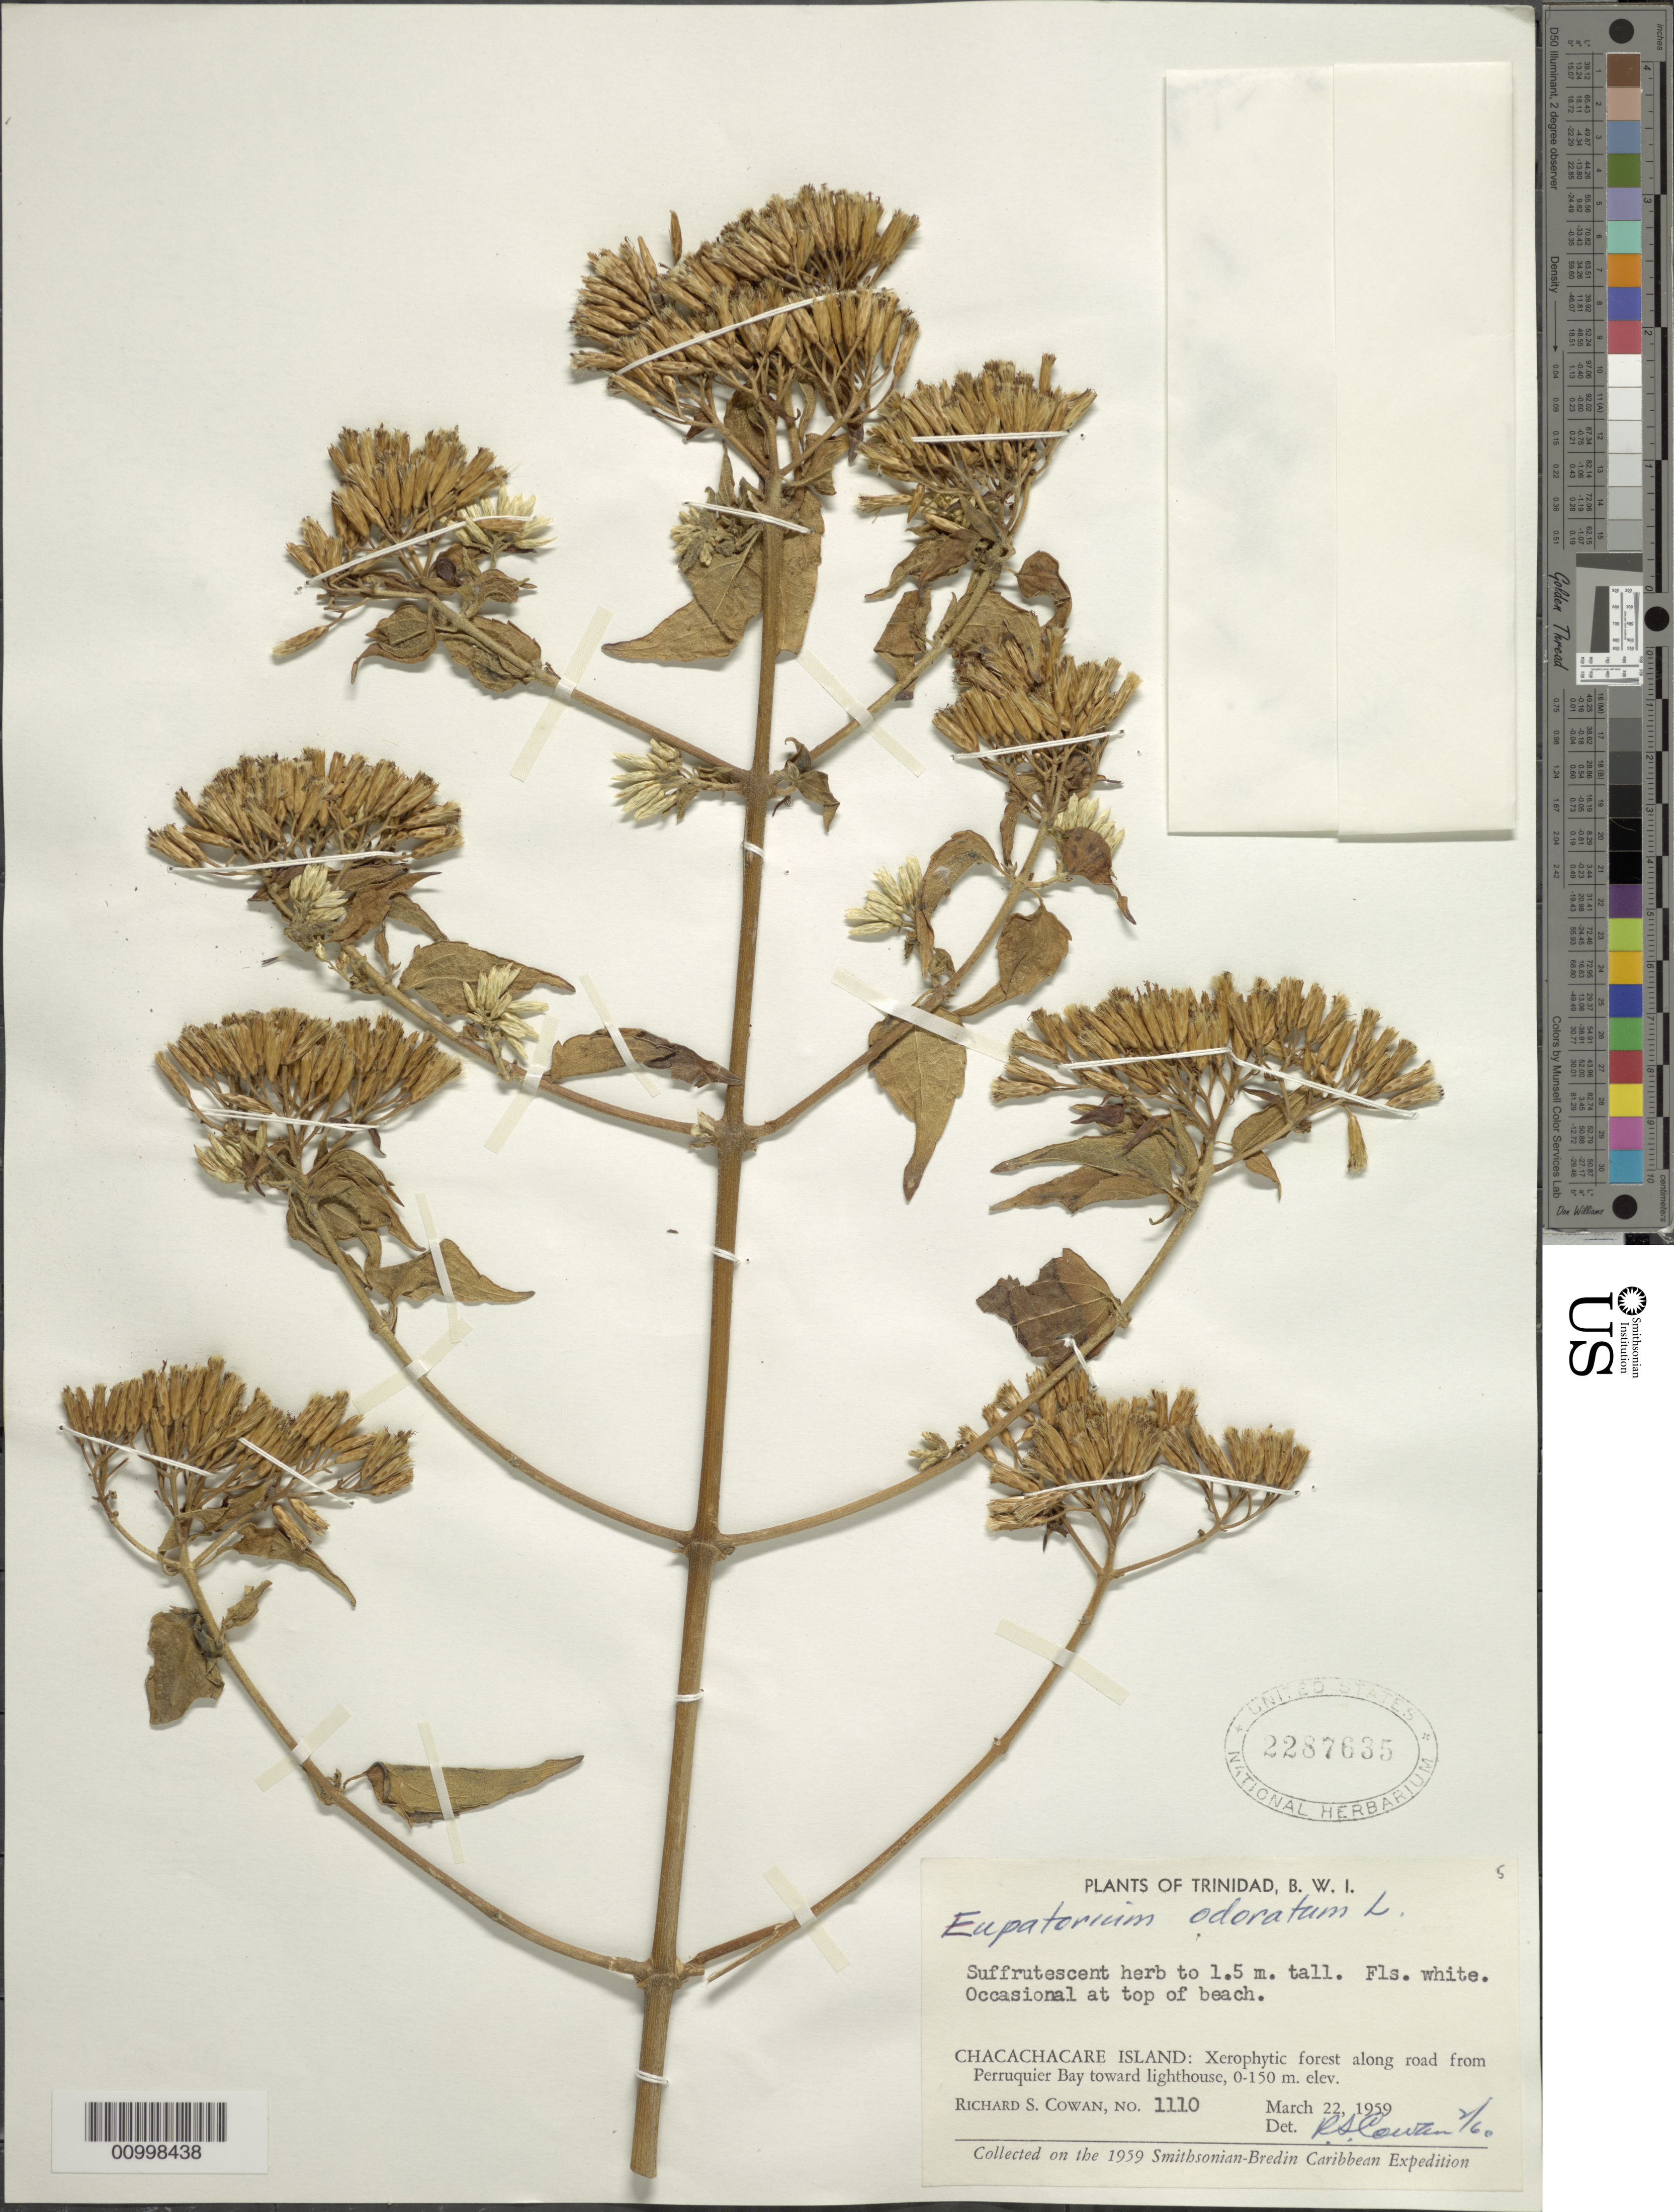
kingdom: Plantae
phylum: Tracheophyta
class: Magnoliopsida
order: Asterales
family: Asteraceae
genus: Chromolaena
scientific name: Chromolaena odorata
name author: (L.) R.M. King & H. Rob.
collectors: R. S. Cowan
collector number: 1110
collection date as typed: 22 Mar 1959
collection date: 1959-03-22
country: Trinidad and Tobago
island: Chacachacare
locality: Chacachacare Island: Xerophytic forest along road from Perruquier Bay toward lighthouse. Occasional at top of beach.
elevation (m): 0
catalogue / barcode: US 2287635